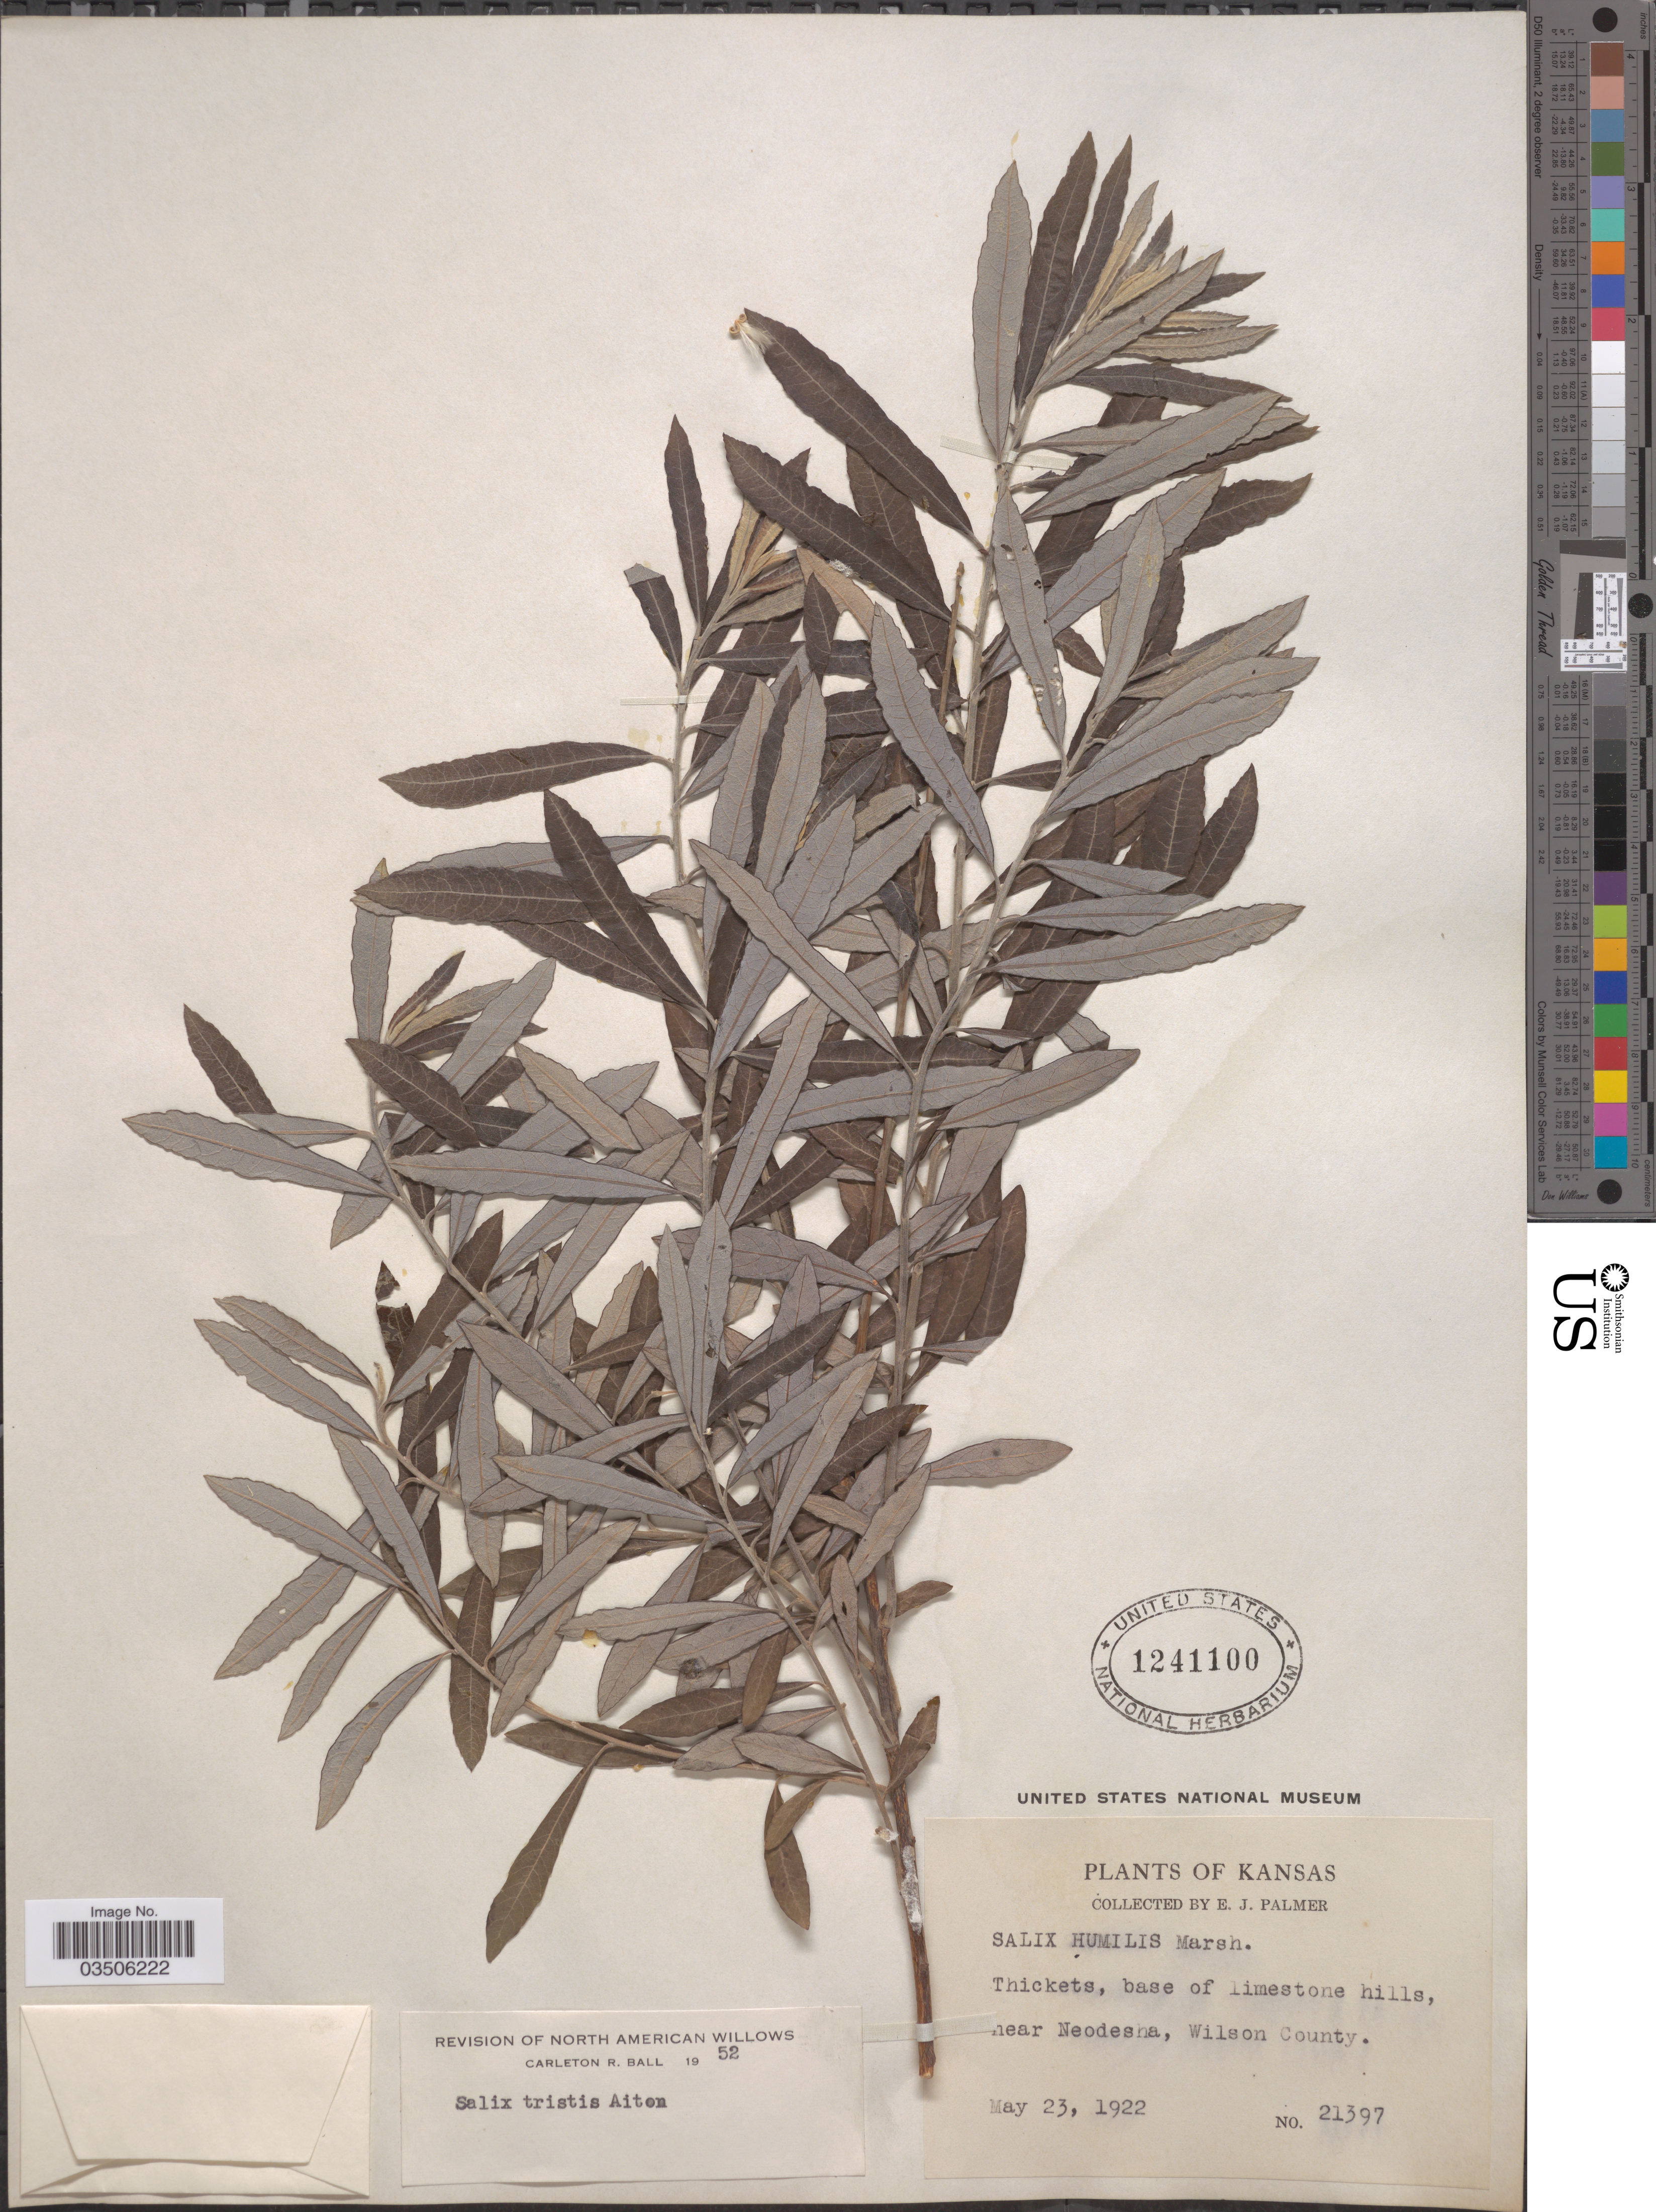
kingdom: Plantae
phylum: Tracheophyta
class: Magnoliopsida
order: Malpighiales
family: Salicaceae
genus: Salix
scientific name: Salix tristis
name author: Aiton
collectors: E. J. Palmer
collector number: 21397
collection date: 1922-05-23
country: United States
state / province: Kansas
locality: Near Neodesha, Wilson County.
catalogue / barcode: US 1241100